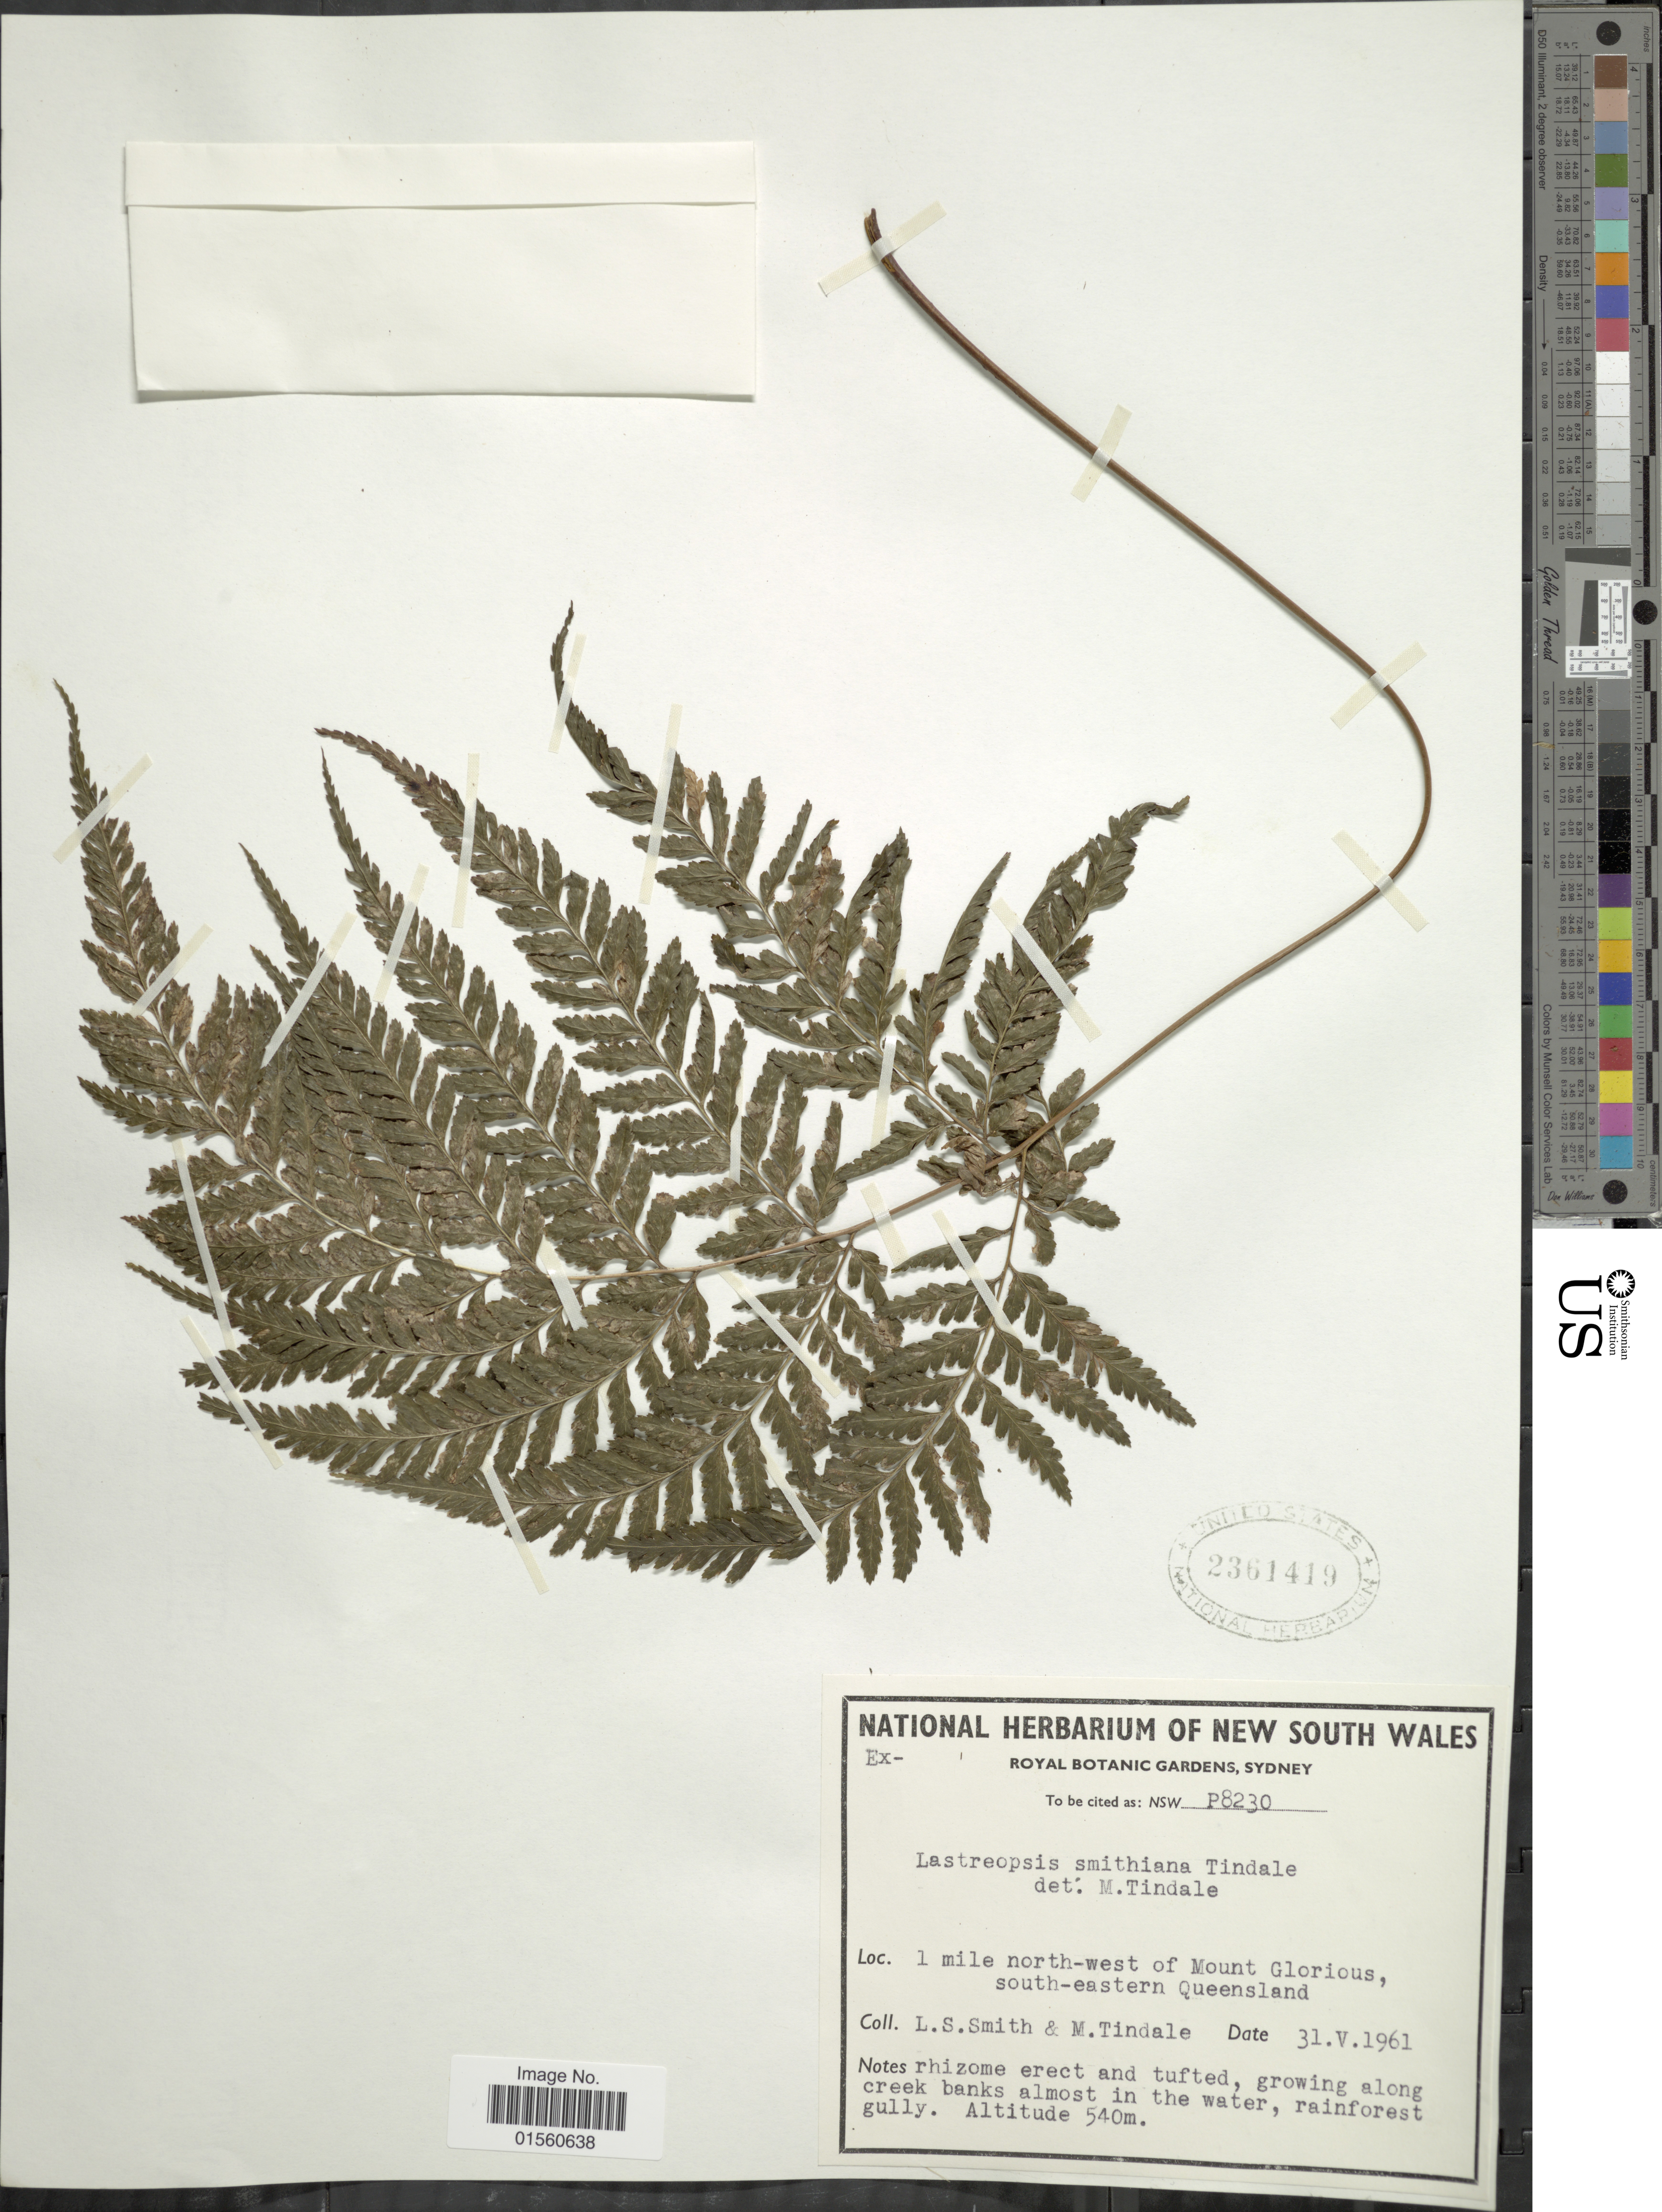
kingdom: Plantae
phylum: Tracheophyta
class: Polypodiopsida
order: Polypodiales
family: Dryopteridaceae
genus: Parapolystichum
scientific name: Parapolystichum smithianum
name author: (Tindale) Labiak et al.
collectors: L. Smith & M. D. Tindale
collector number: P8230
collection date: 1961-05-31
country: Australia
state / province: Queensland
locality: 1 mile north-west of Mount Glorious, south-eastern Queensland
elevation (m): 540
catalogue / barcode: US 2361419